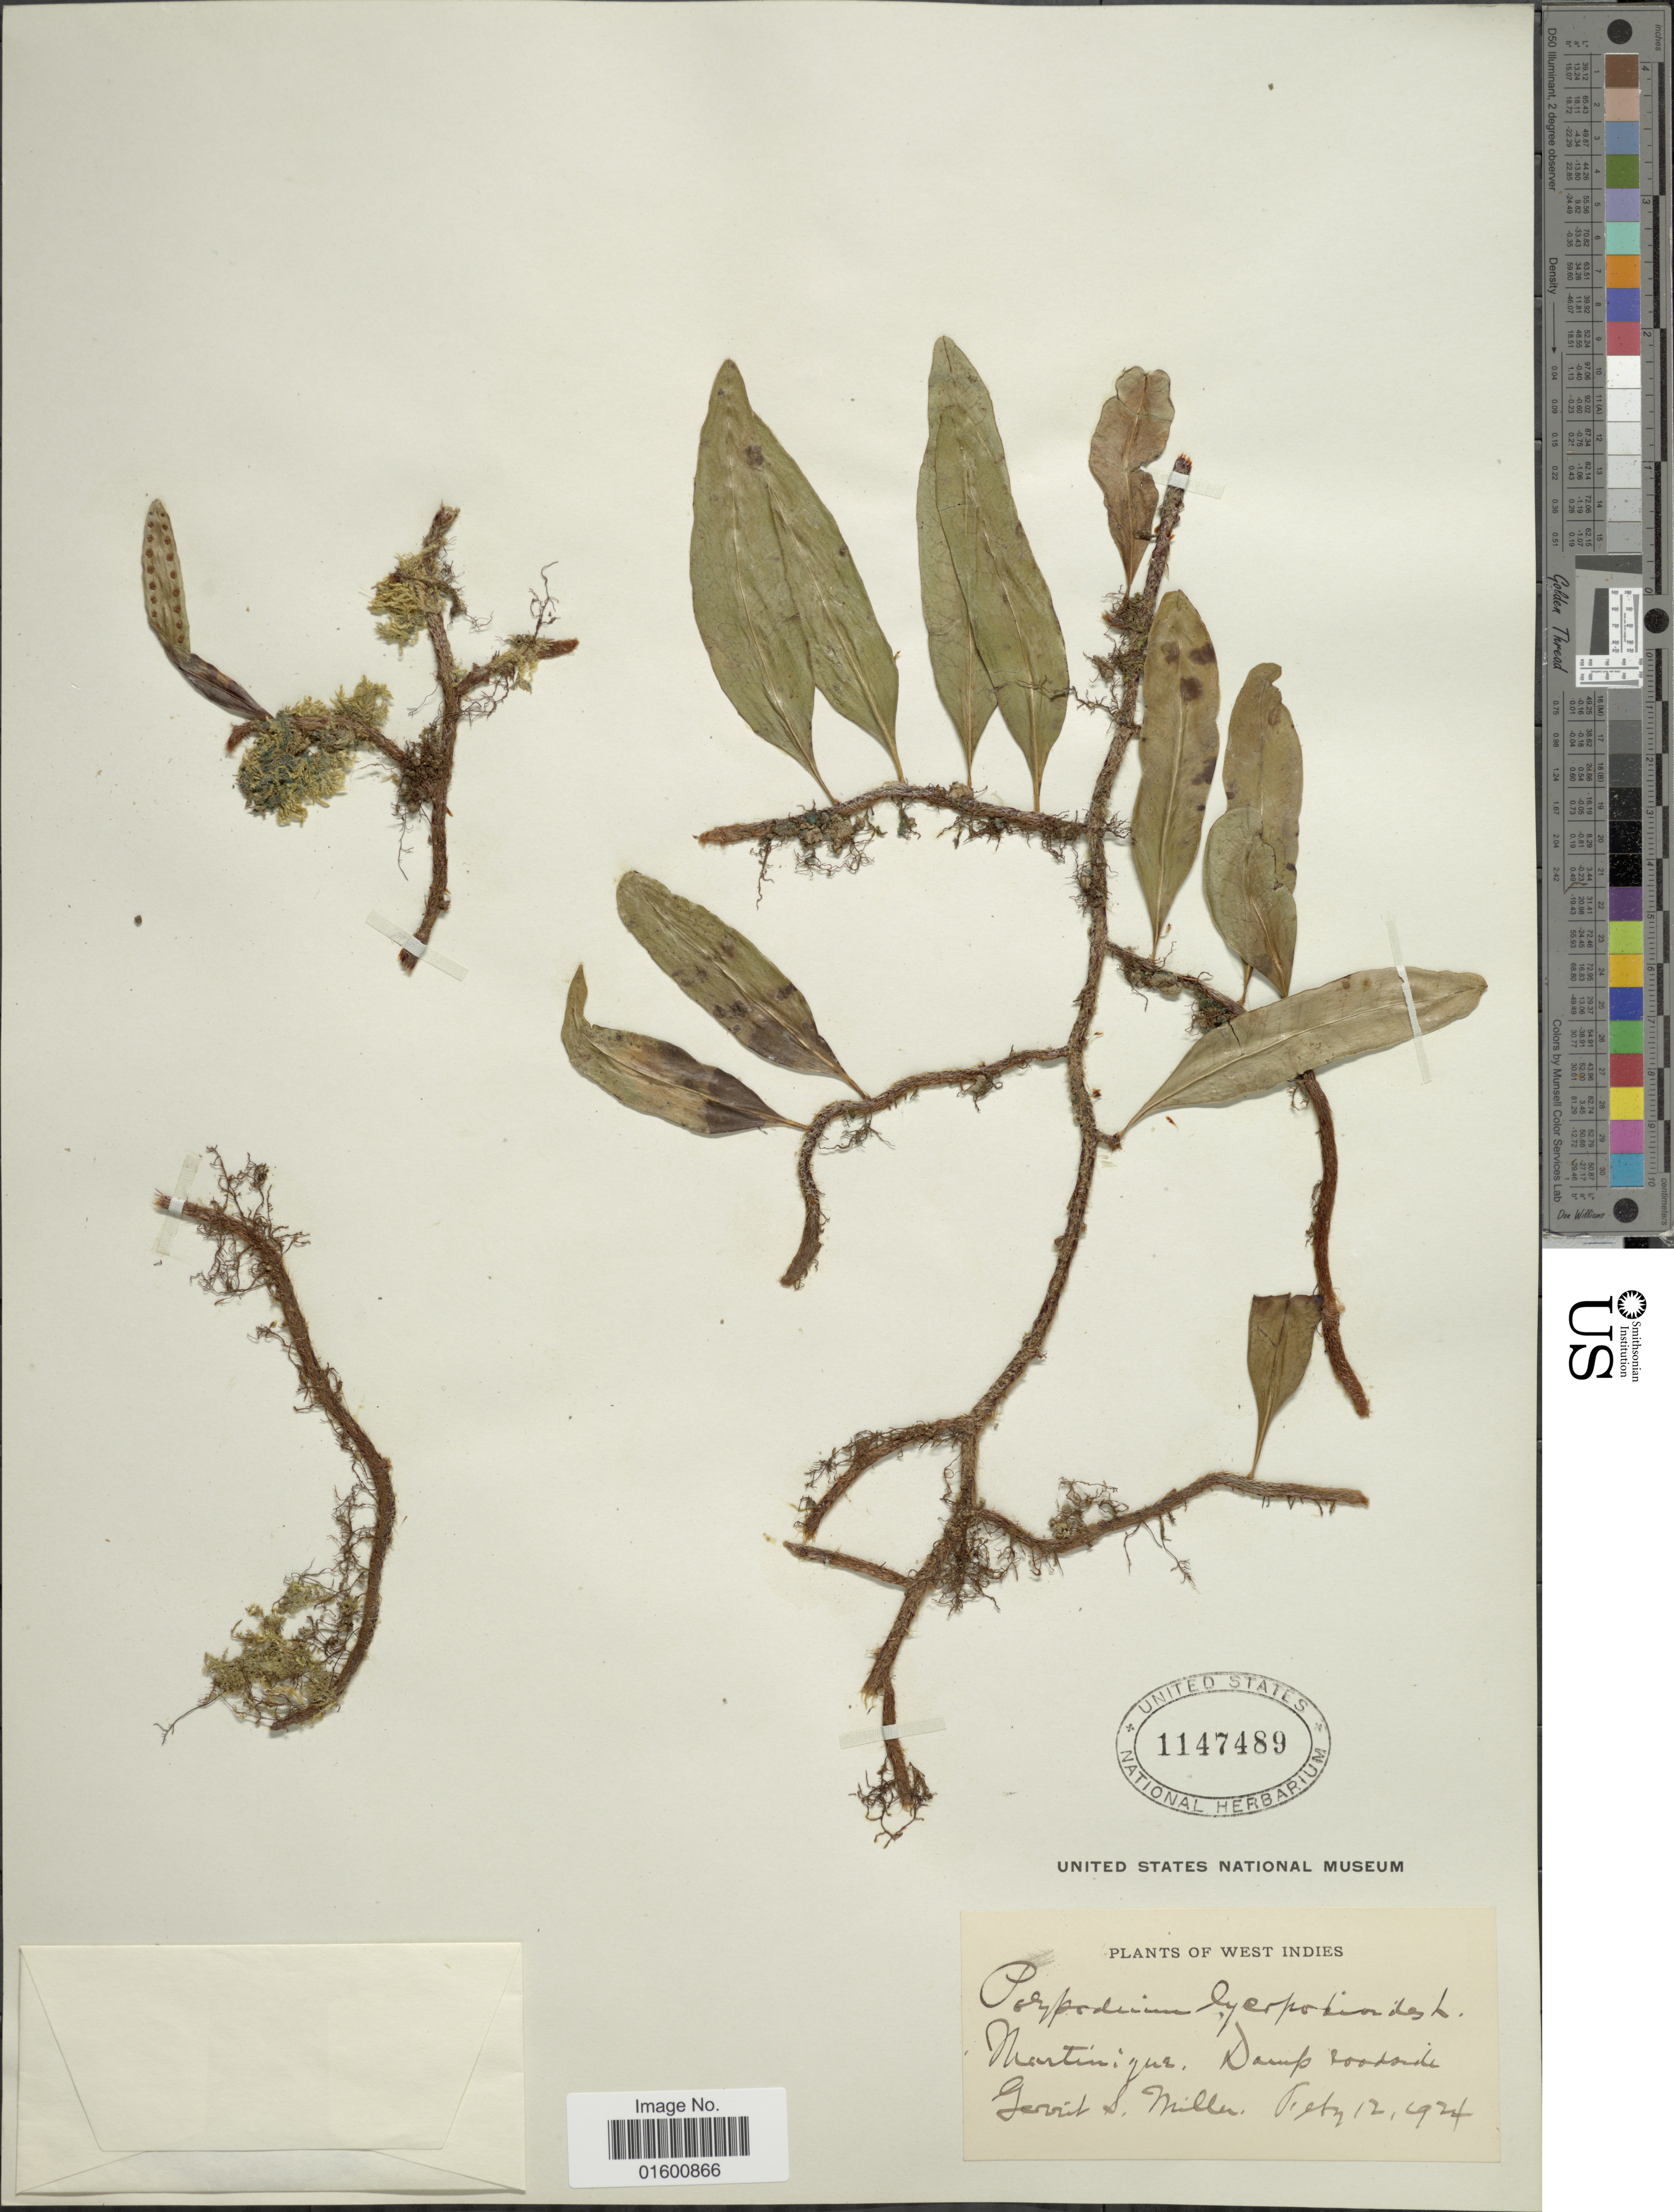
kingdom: Plantae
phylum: Tracheophyta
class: Polypodiopsida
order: Polypodiales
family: Polypodiaceae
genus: Microgramma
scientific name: Microgramma lycopodioides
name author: (L.) Copel.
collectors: G. S. Miller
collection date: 1924-02-12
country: Martinique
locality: West Indies, Martinique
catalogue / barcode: US 1147489